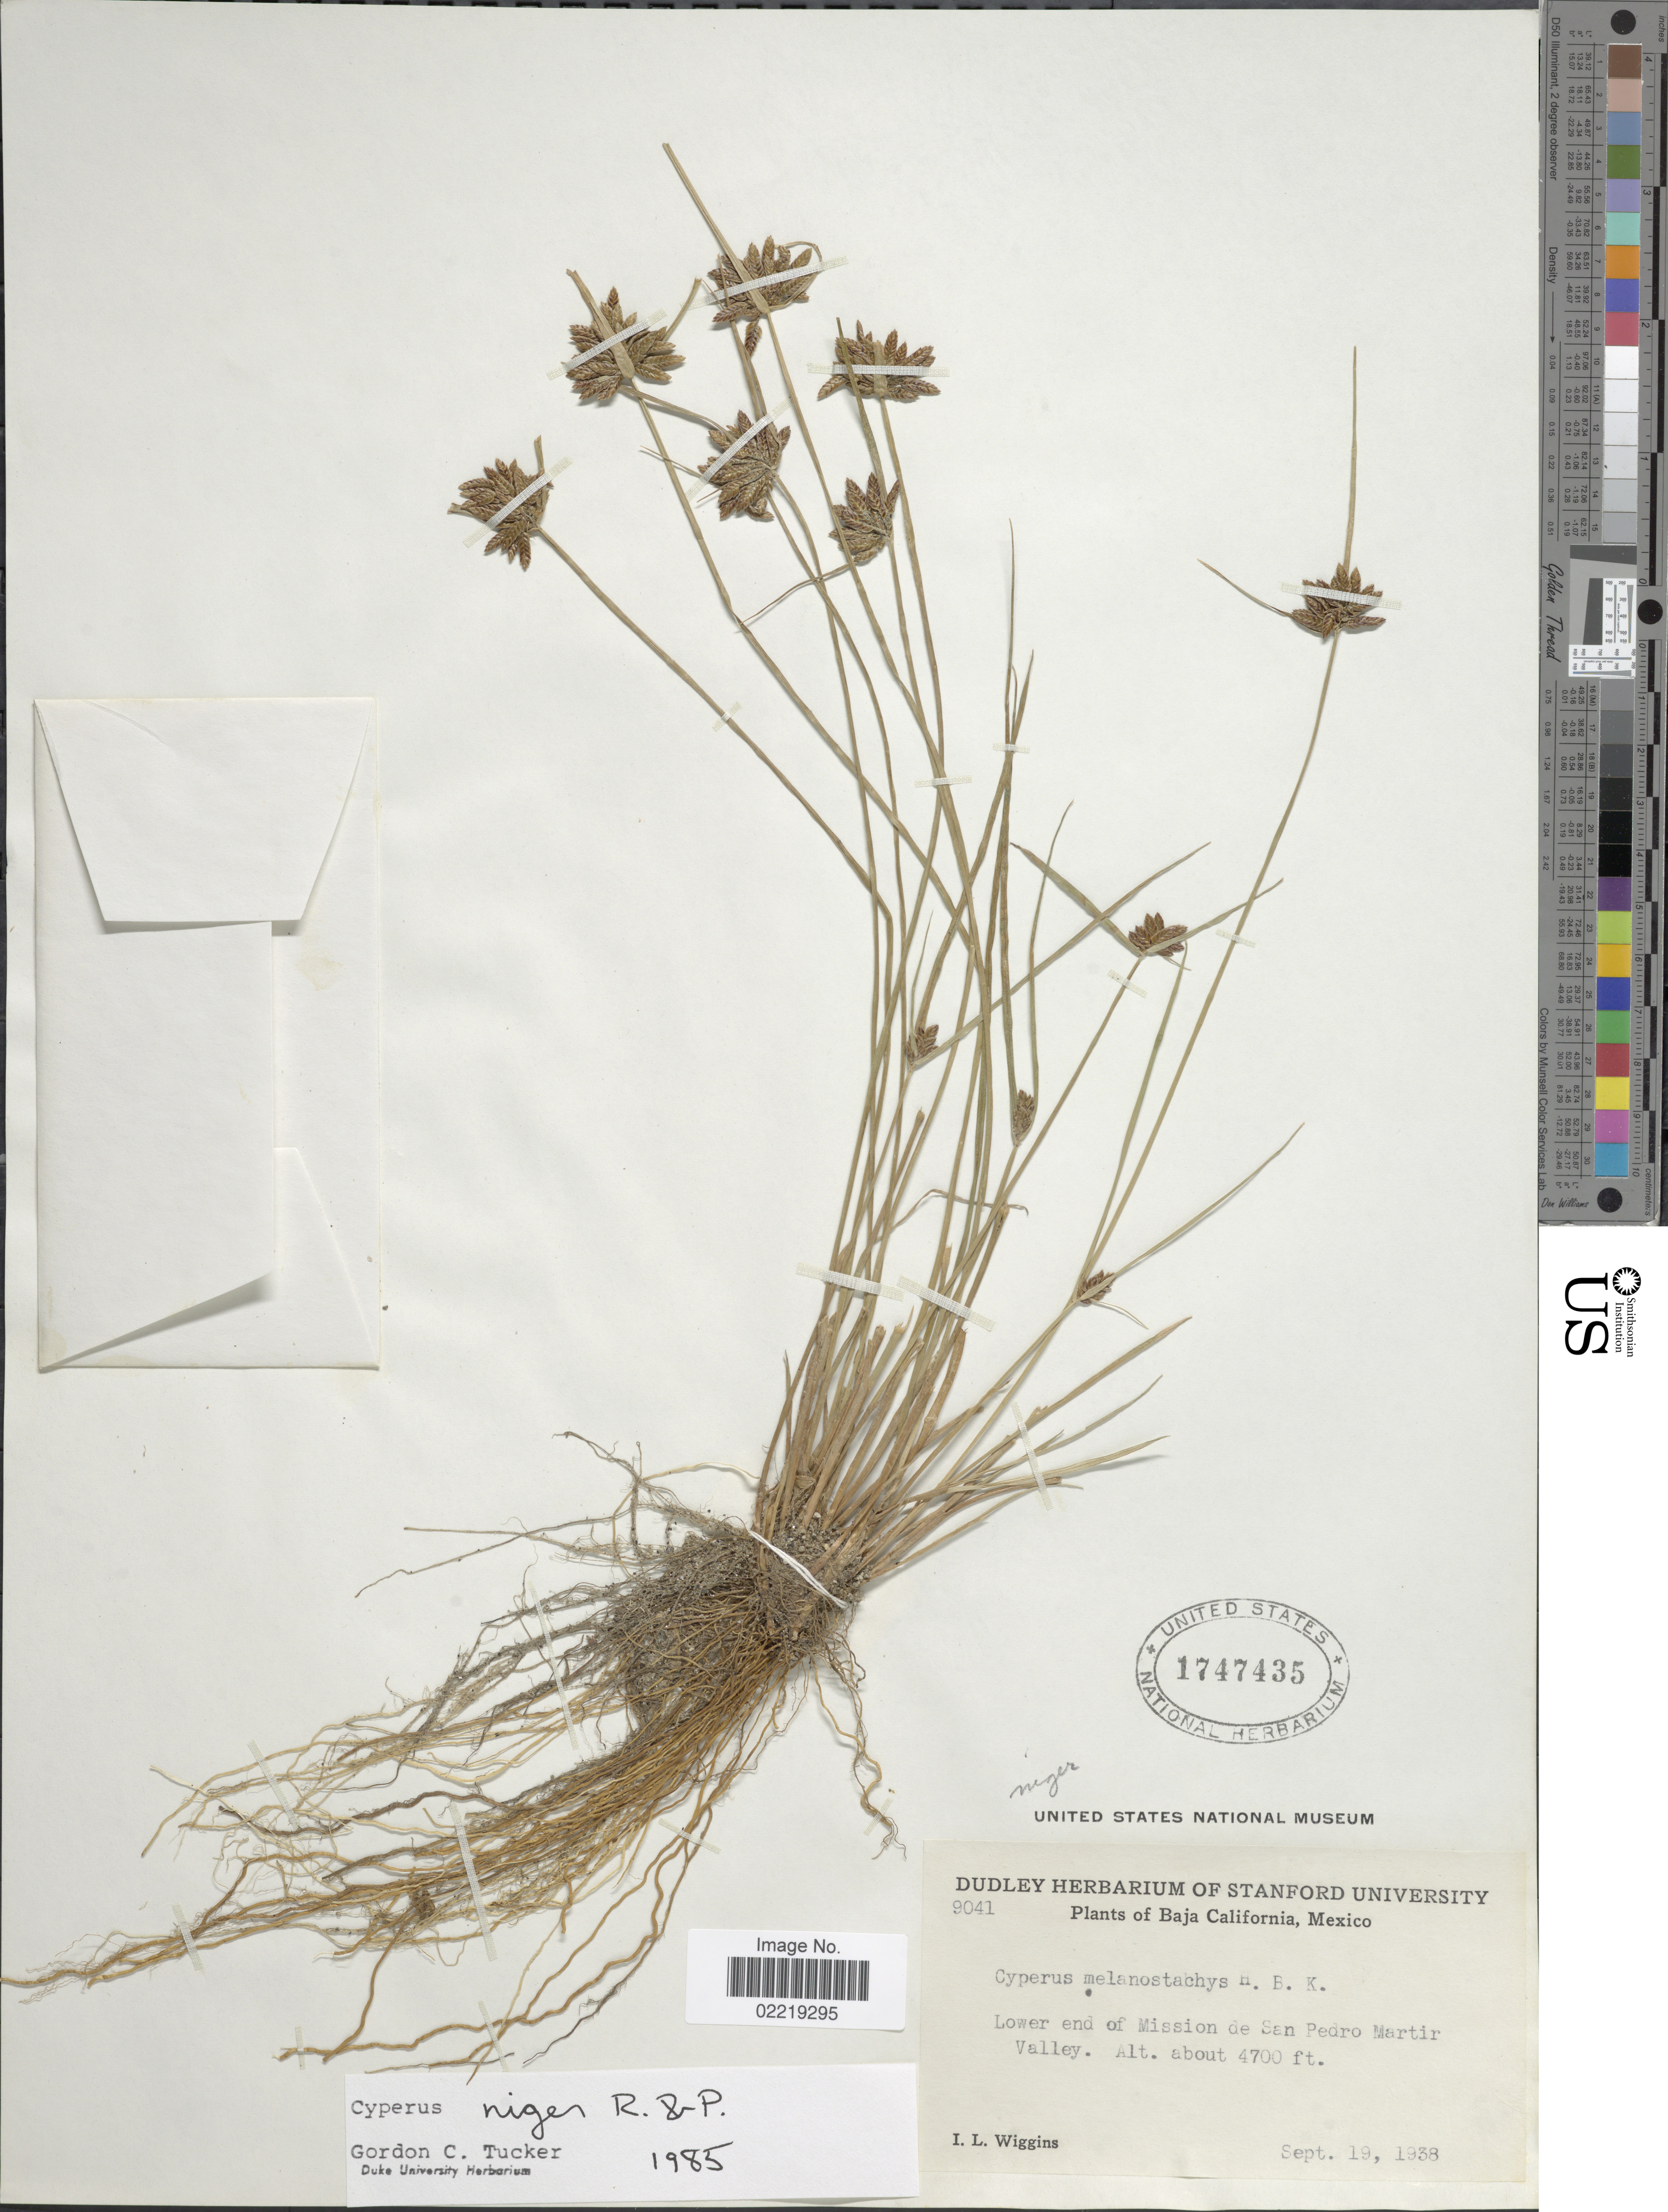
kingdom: Plantae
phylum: Tracheophyta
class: Liliopsida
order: Poales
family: Cyperaceae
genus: Cyperus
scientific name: Cyperus niger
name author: Ruiz & Pav.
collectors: I. L. Wiggins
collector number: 9041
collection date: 1938-09-19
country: Mexico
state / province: Baja California Sur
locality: Lower end of Mission de San Pedro Martir Valley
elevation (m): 1433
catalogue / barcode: US 1747435